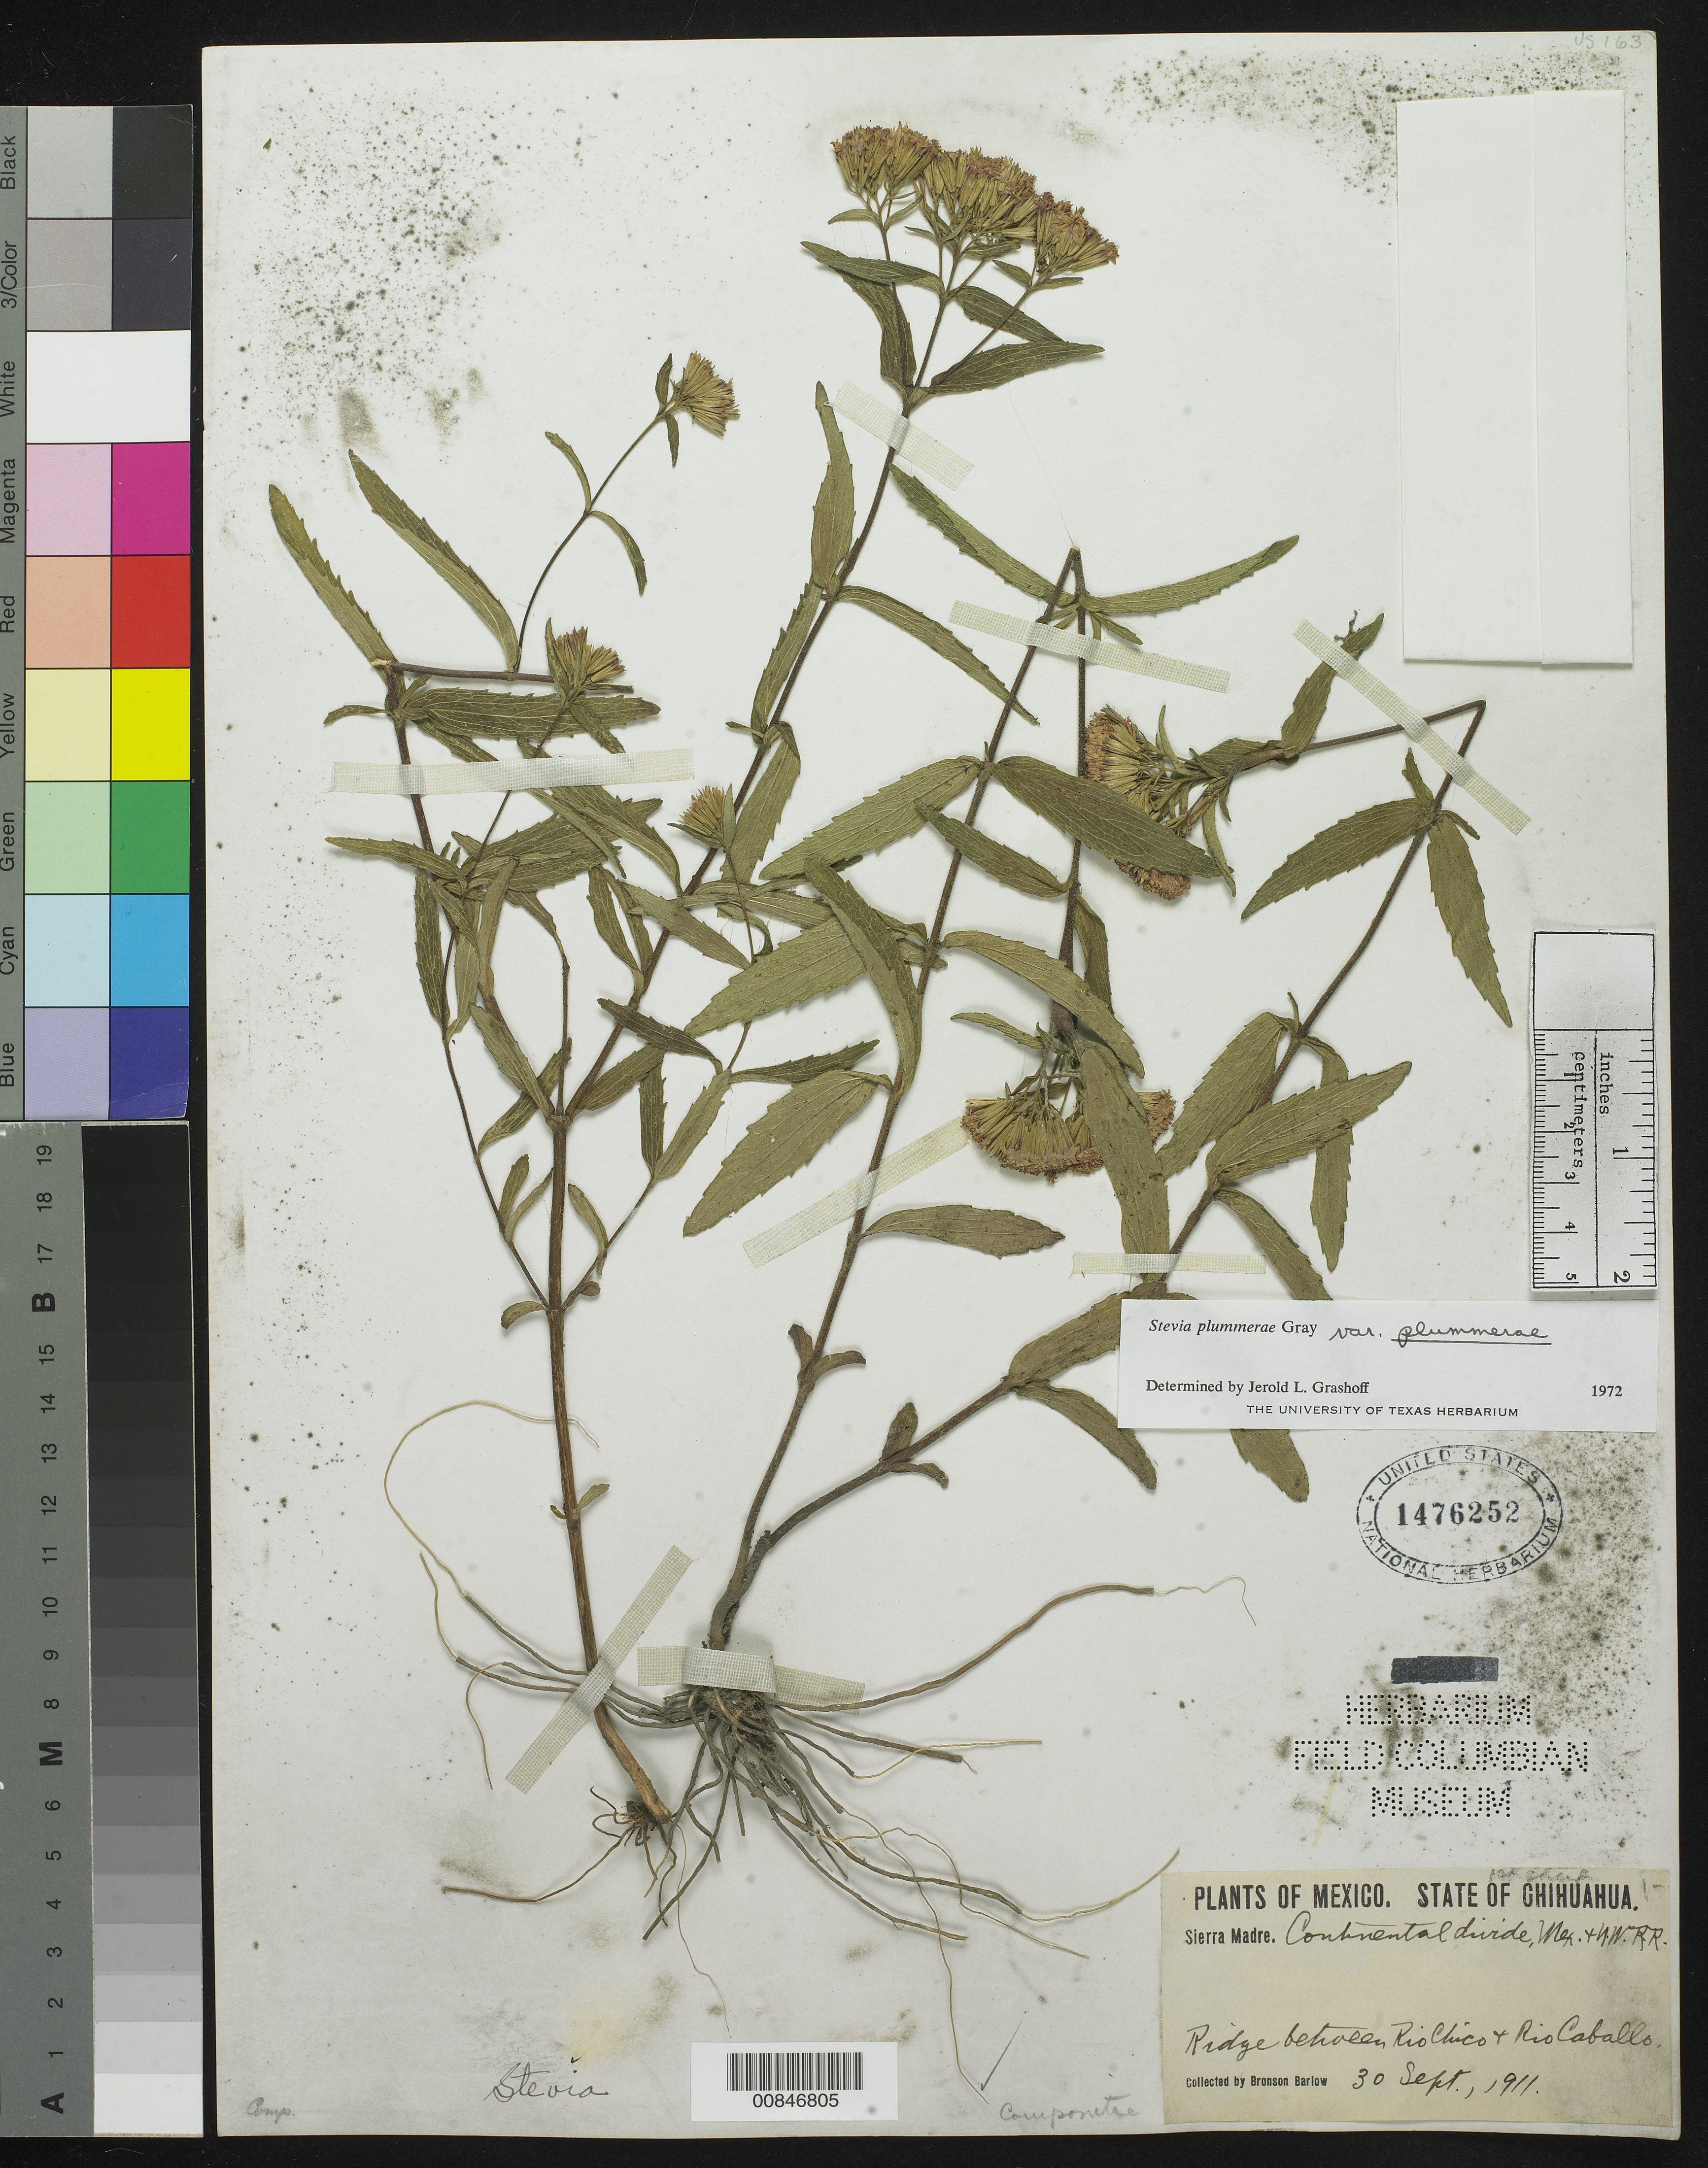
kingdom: Plantae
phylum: Tracheophyta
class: Magnoliopsida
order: Asterales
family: Asteraceae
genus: Stevia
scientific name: Stevia plummerae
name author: A. Gray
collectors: Barlow, B.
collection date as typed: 30 Sep 1911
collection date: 1911-09-30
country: Mexico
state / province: Chihuahua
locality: Ridge between Río Chico and Río Caballo. Sierra Madre. Continental divide Mex & NWRR.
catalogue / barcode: US 1476252